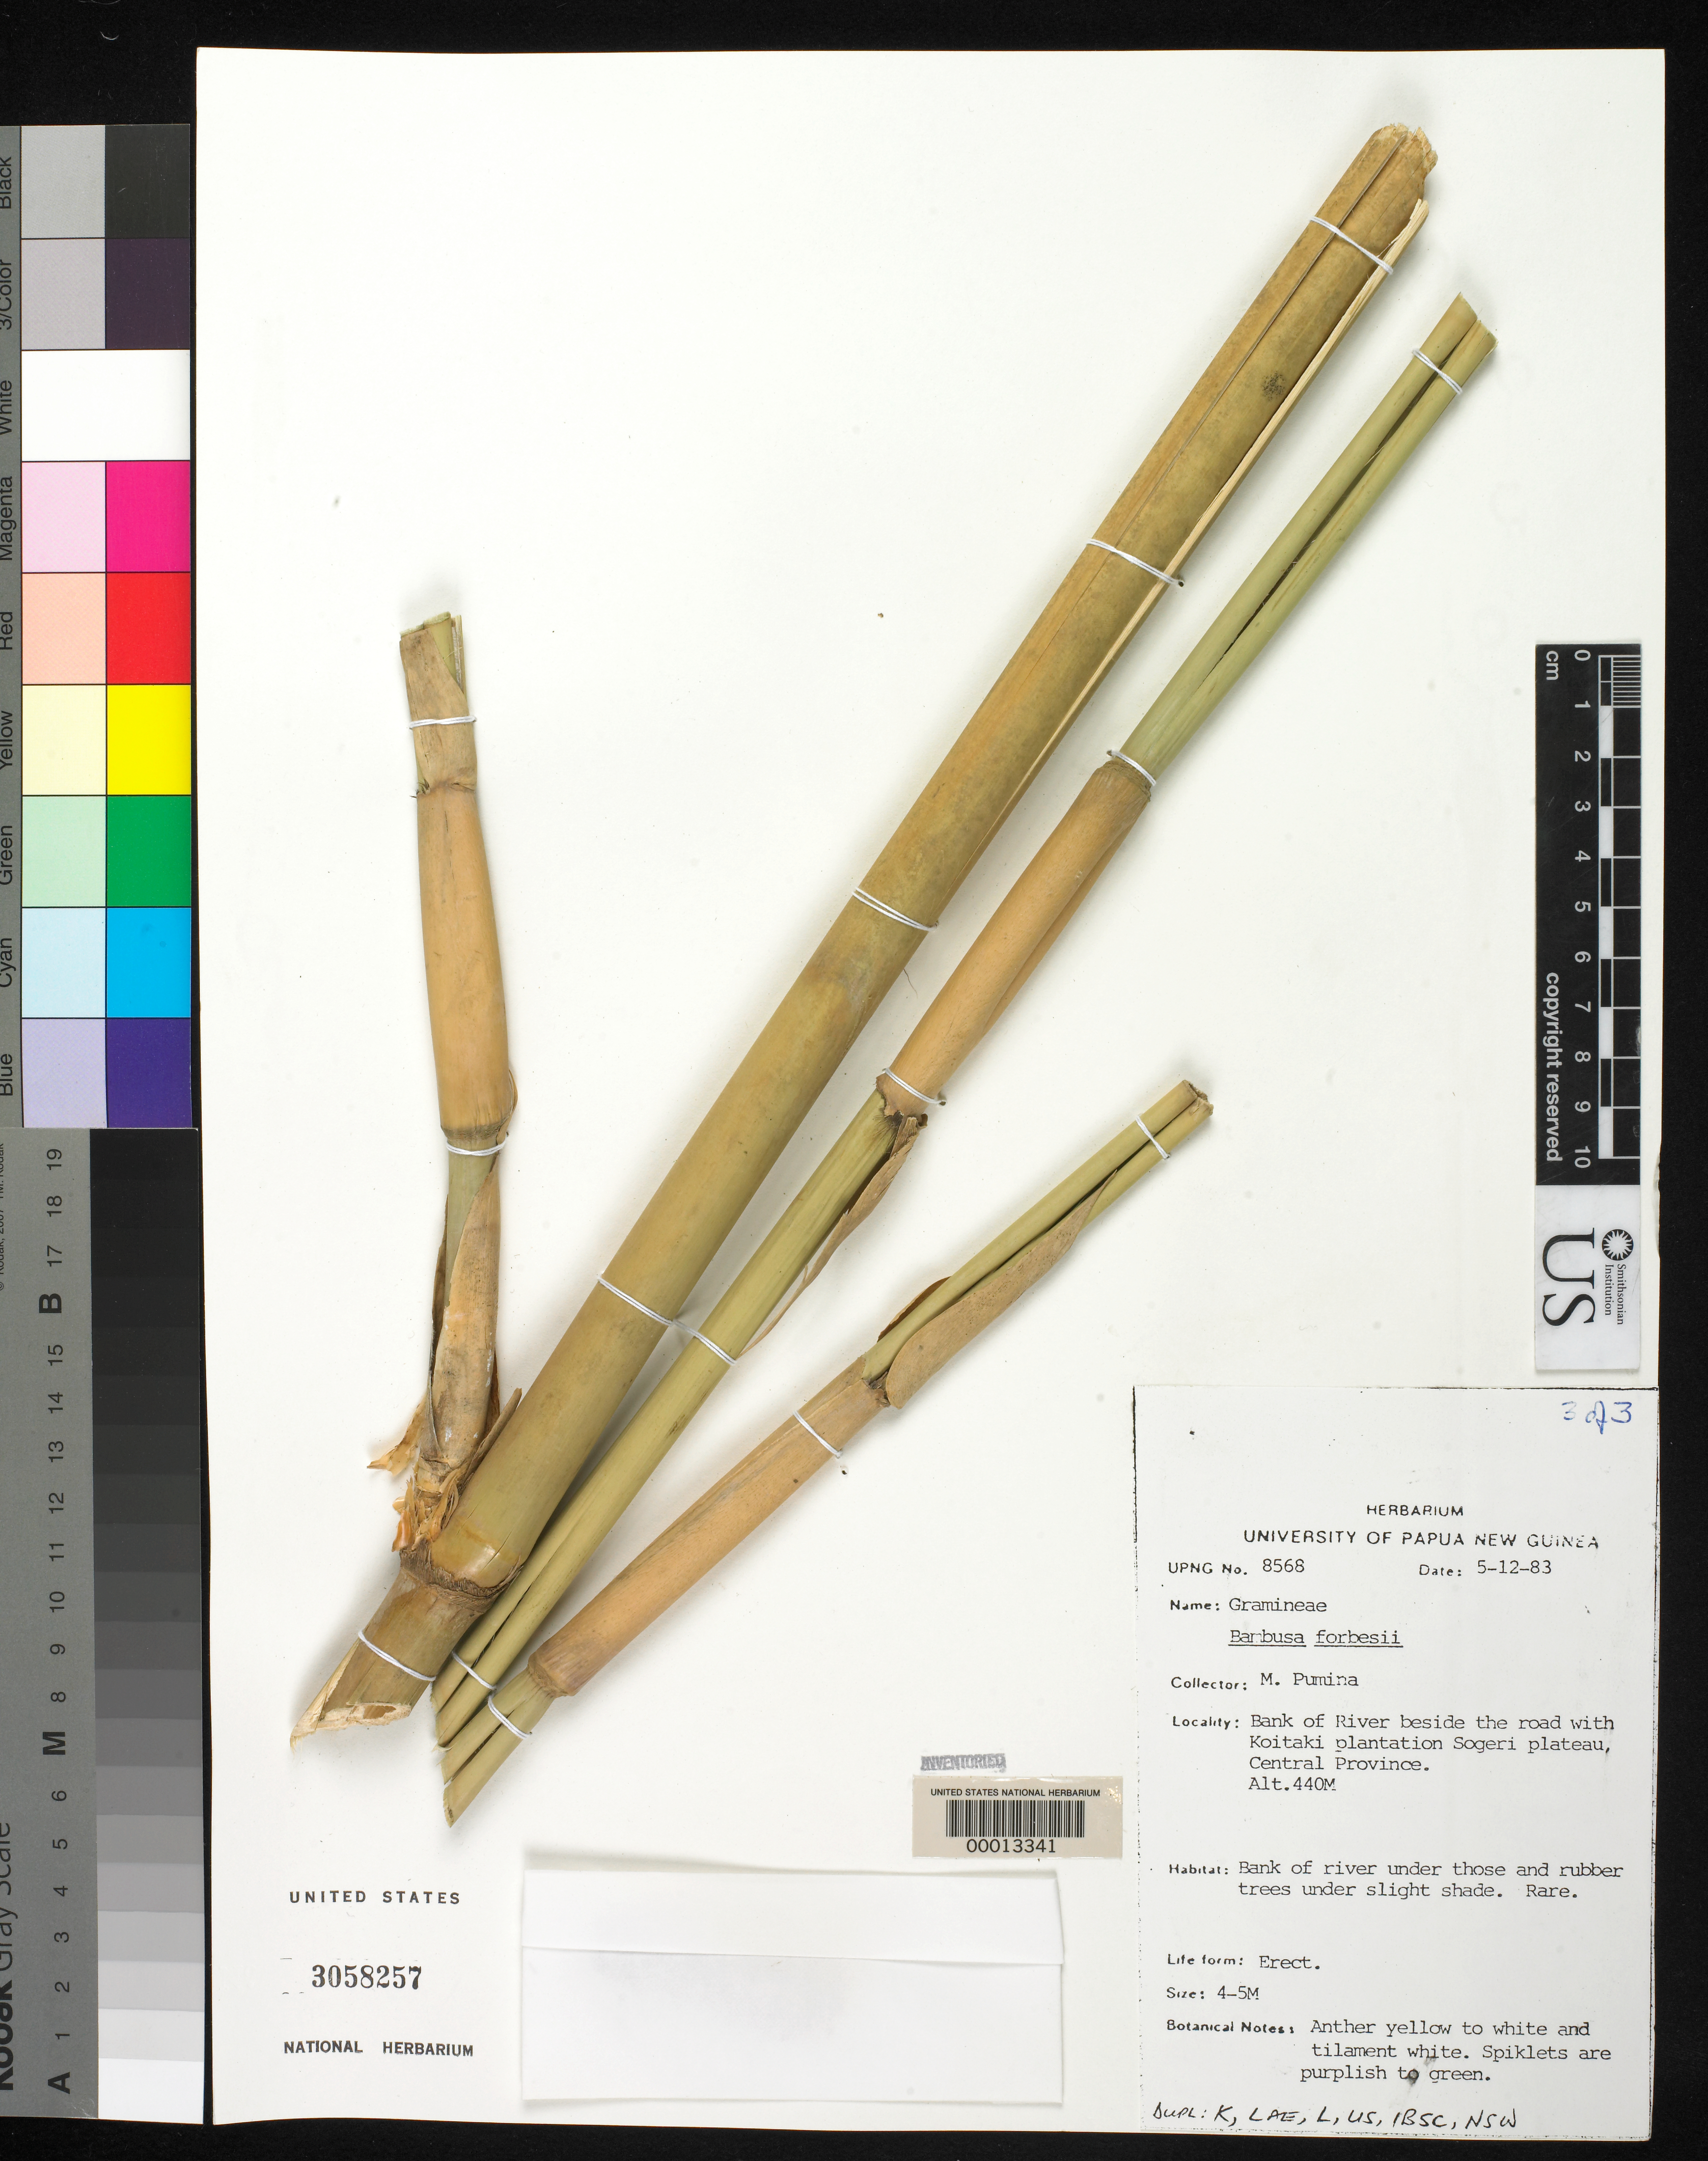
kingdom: Plantae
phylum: Tracheophyta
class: Liliopsida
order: Poales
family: Poaceae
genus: Neololeba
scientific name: Neololeba atra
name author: (Lindl.) Widjaja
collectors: M. Pumina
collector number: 8568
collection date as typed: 05 Dec 1983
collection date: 1983-12-05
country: Papua New Guinea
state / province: Central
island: New Guinea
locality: Sogeri (district?), koitaki plantation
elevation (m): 440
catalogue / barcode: US 3058257